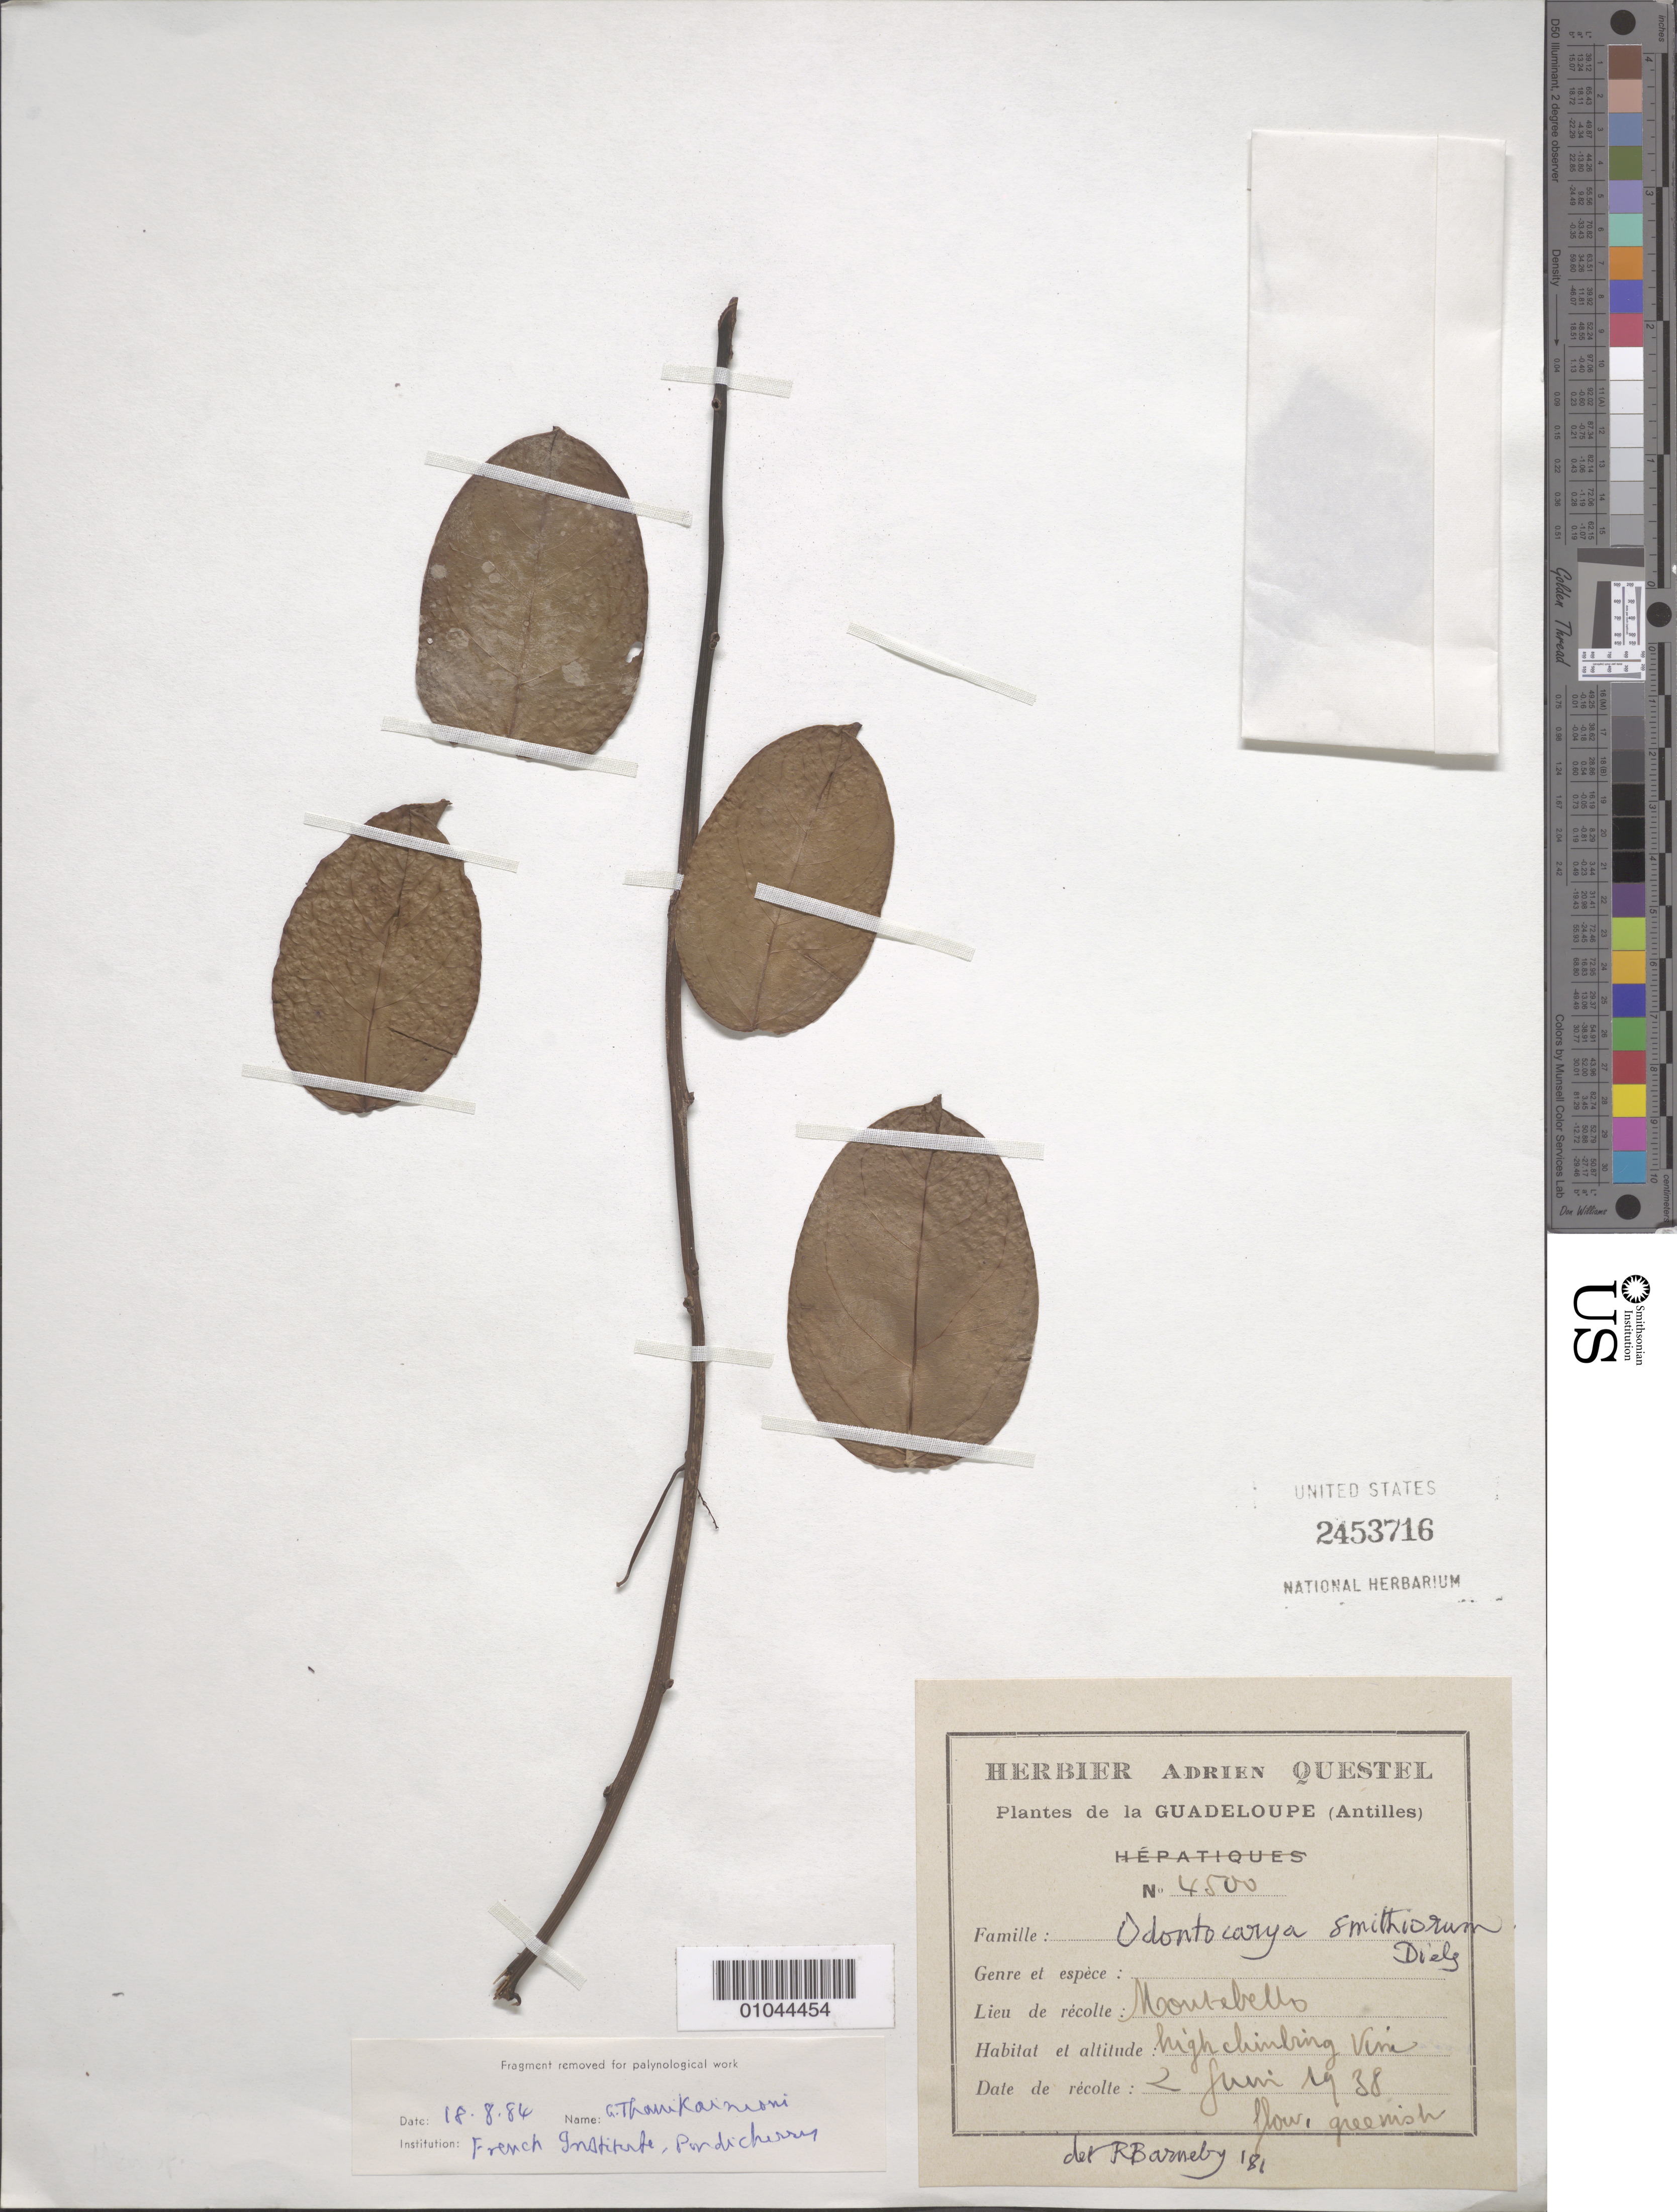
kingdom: Plantae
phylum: Tracheophyta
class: Magnoliopsida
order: Ranunculales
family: Menispermaceae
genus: Odontocarya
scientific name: Odontocarya smithiorum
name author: Diels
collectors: A. Questel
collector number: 4500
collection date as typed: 02 Jun 1938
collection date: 1938-06-02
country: Guadeloupe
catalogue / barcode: US 2453716